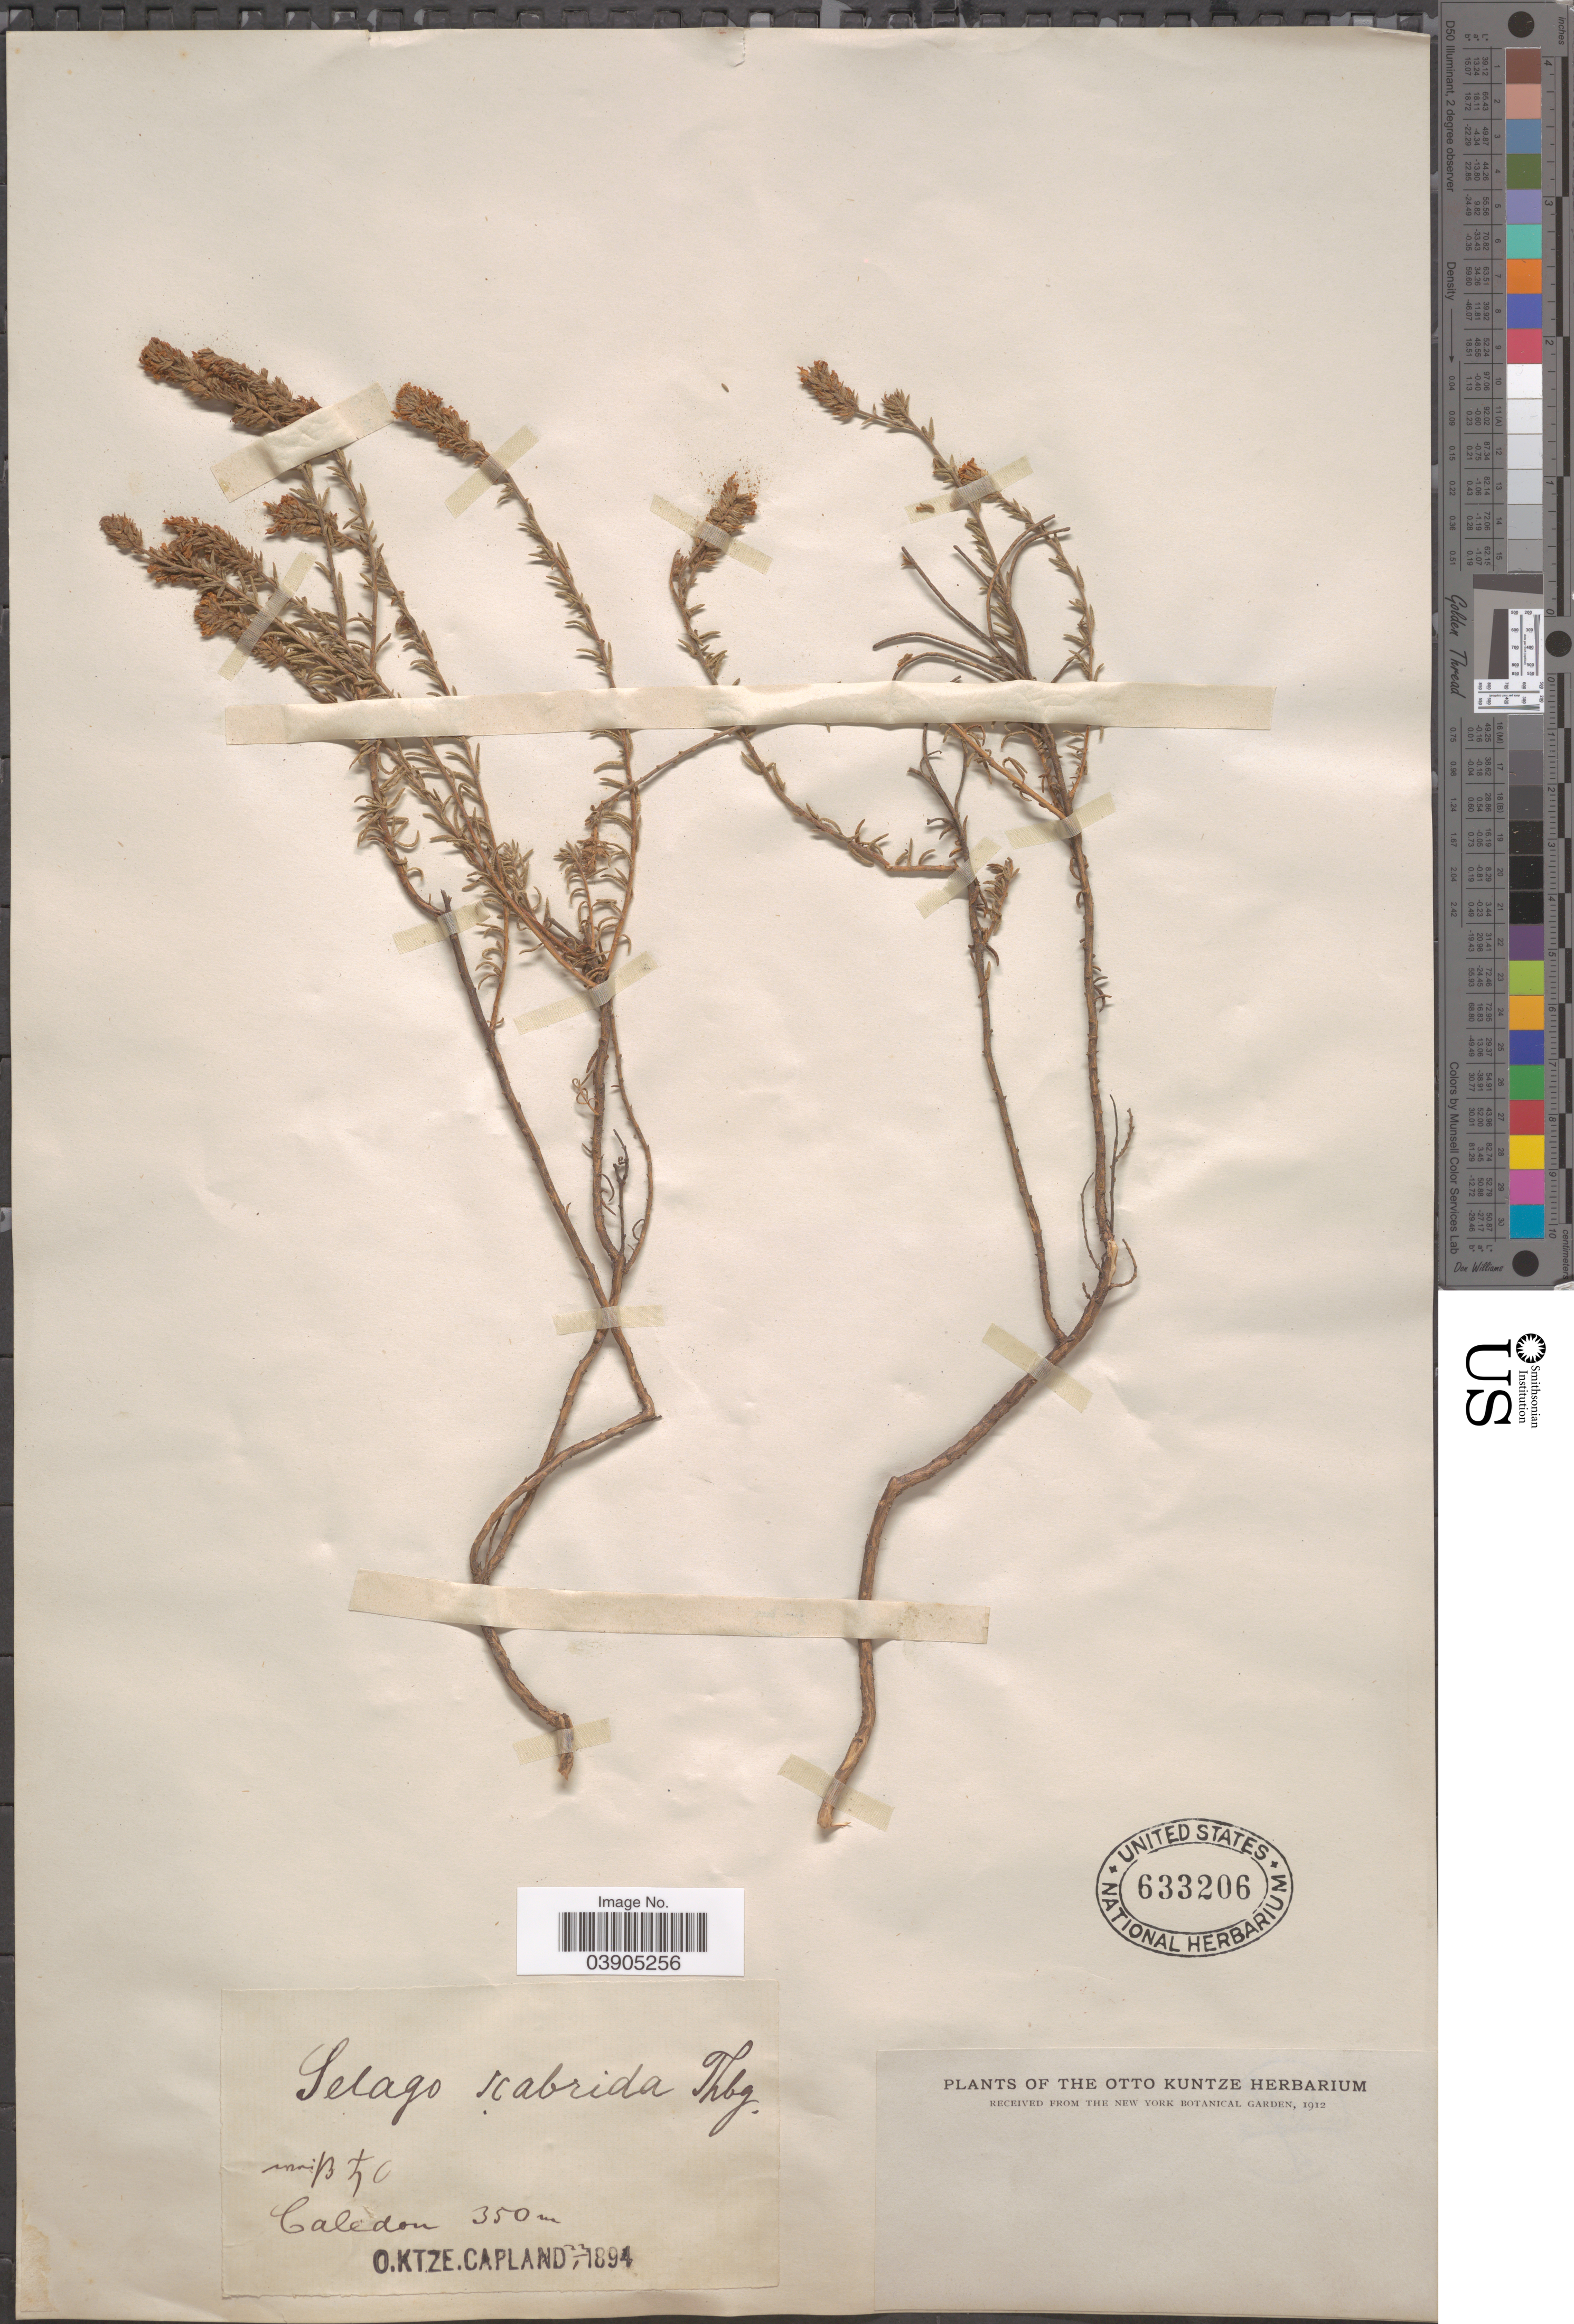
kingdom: Plantae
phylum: Tracheophyta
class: Magnoliopsida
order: Lamiales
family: Scrophulariaceae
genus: Selago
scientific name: Selago scabrida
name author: Thunb.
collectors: C.E.O. Kuntze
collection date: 1894-01-23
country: South Africa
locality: Caledon.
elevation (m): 350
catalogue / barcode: US 633206